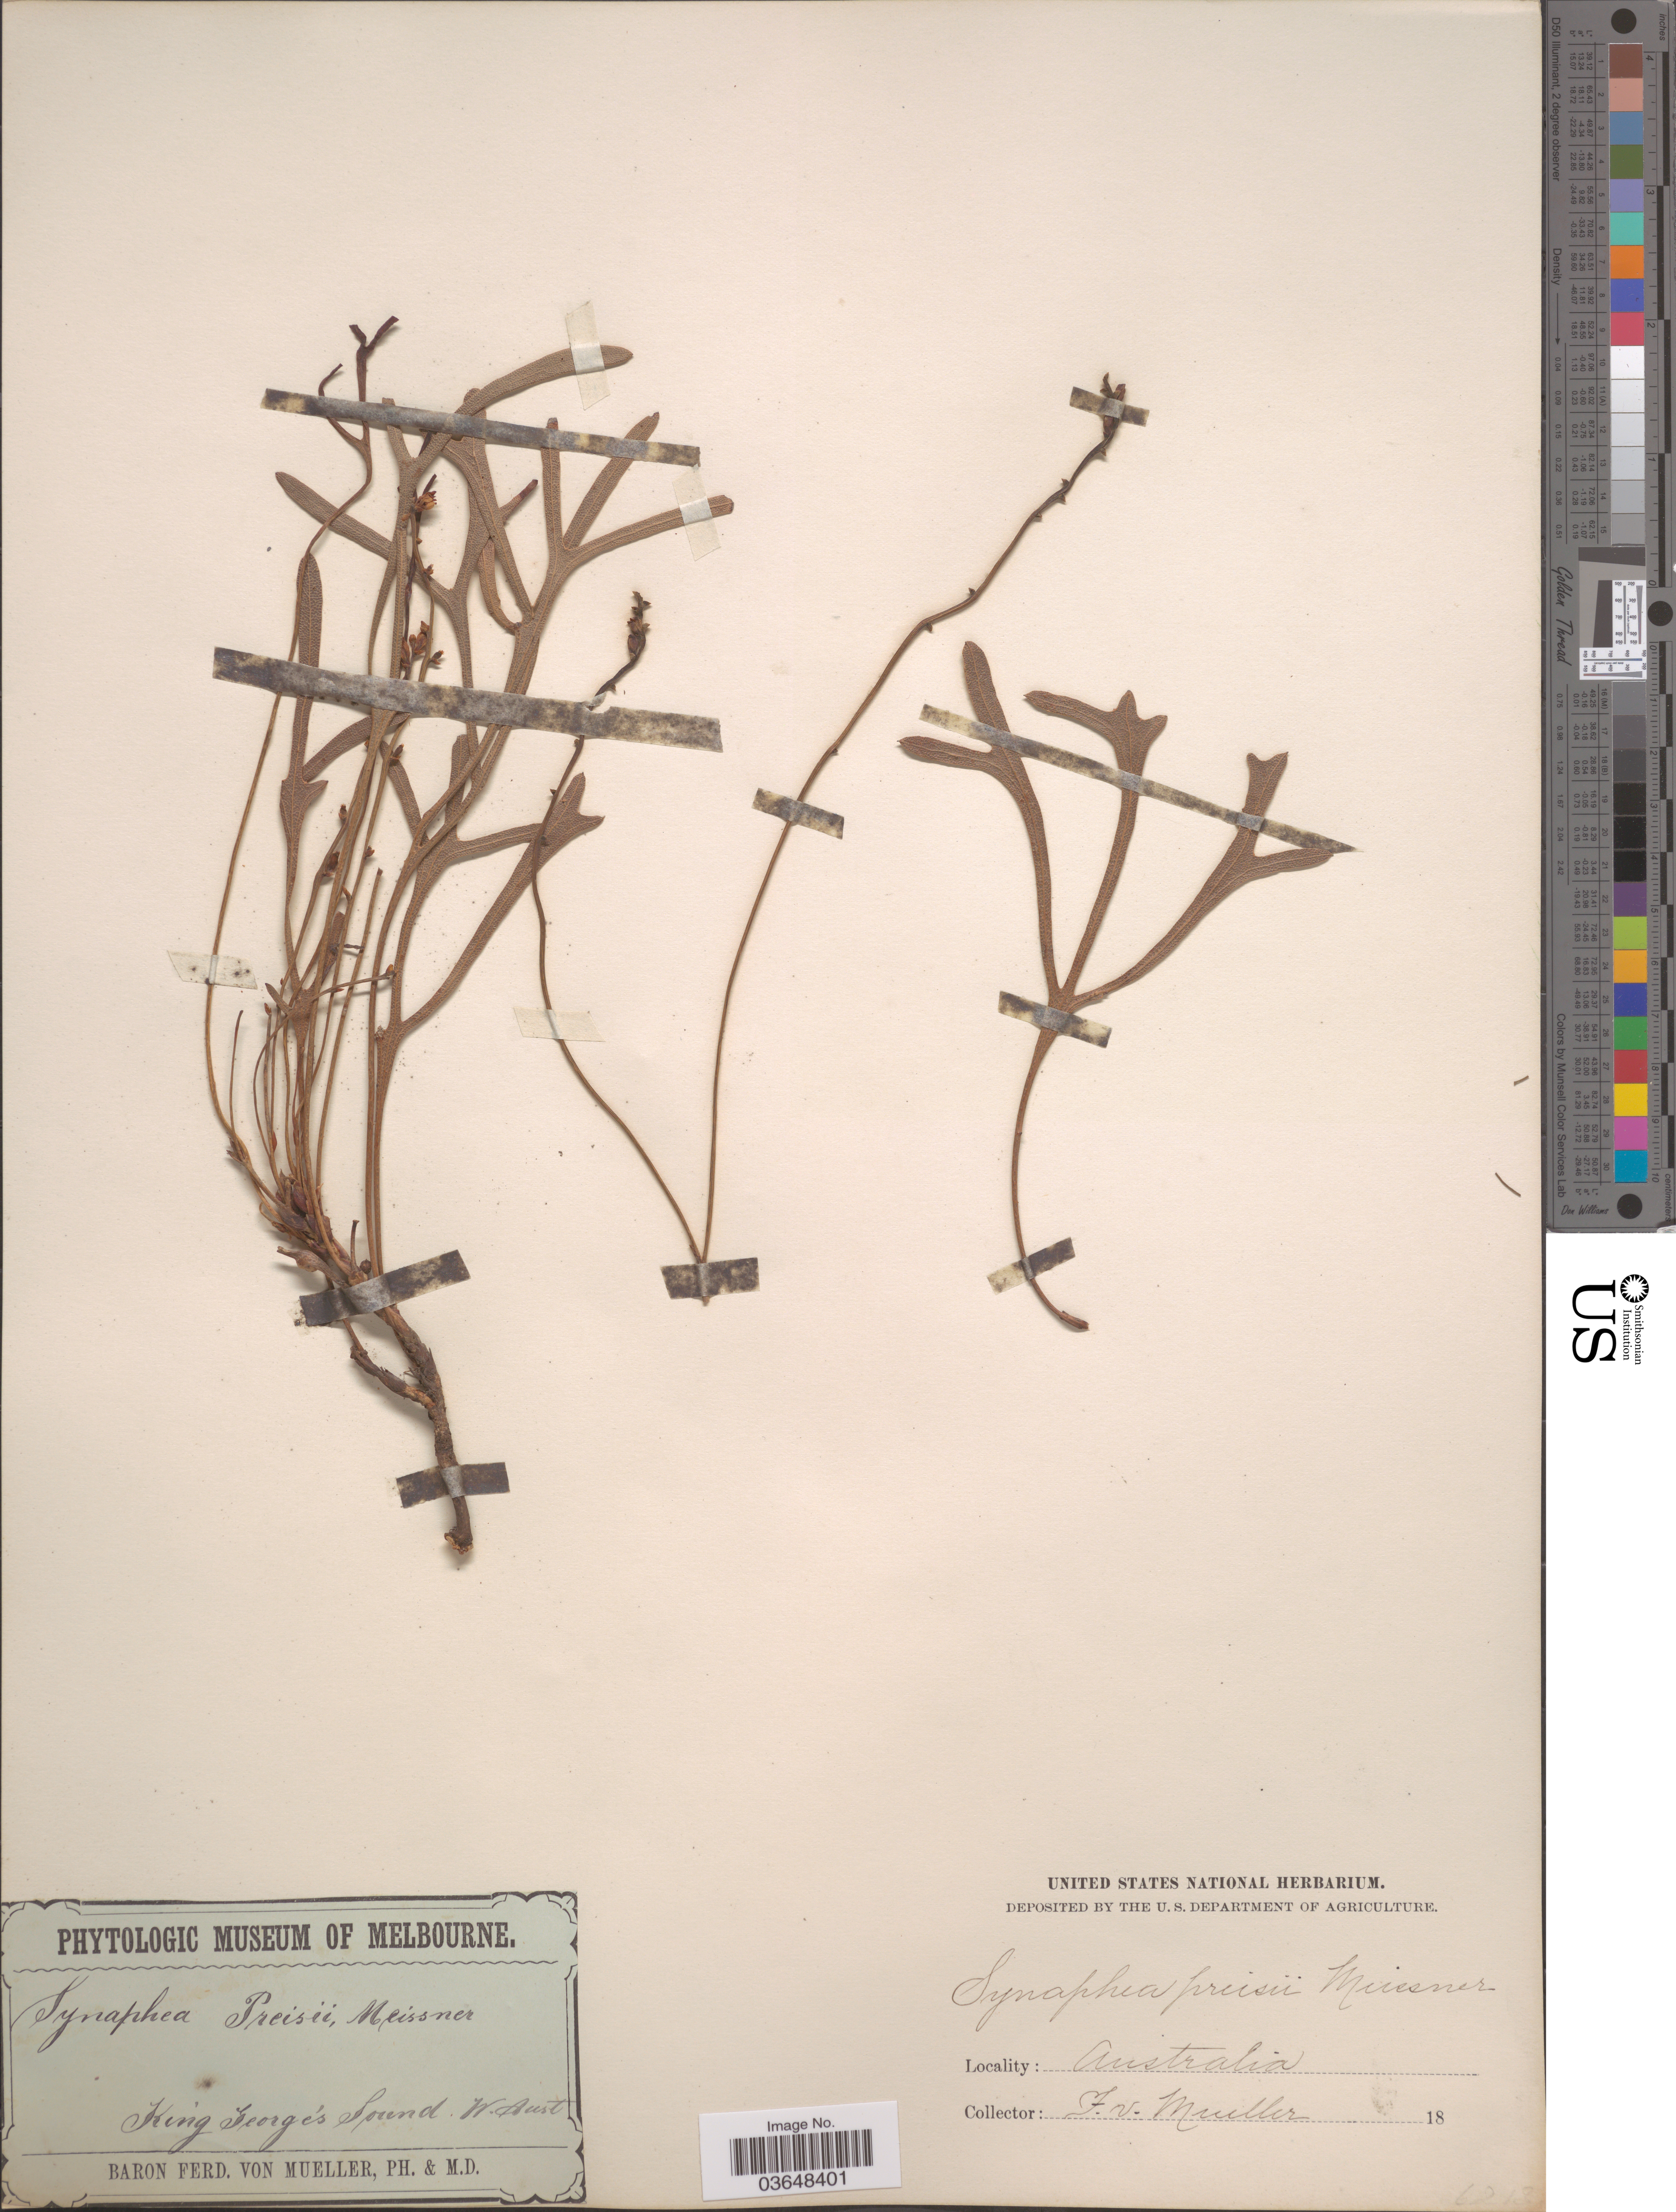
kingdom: Plantae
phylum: Tracheophyta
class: Magnoliopsida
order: Proteales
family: Proteaceae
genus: Synaphea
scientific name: Synaphea preissii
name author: Meisn.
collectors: F. Mueller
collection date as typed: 18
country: Australia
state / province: Western Australia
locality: King George's Sound.